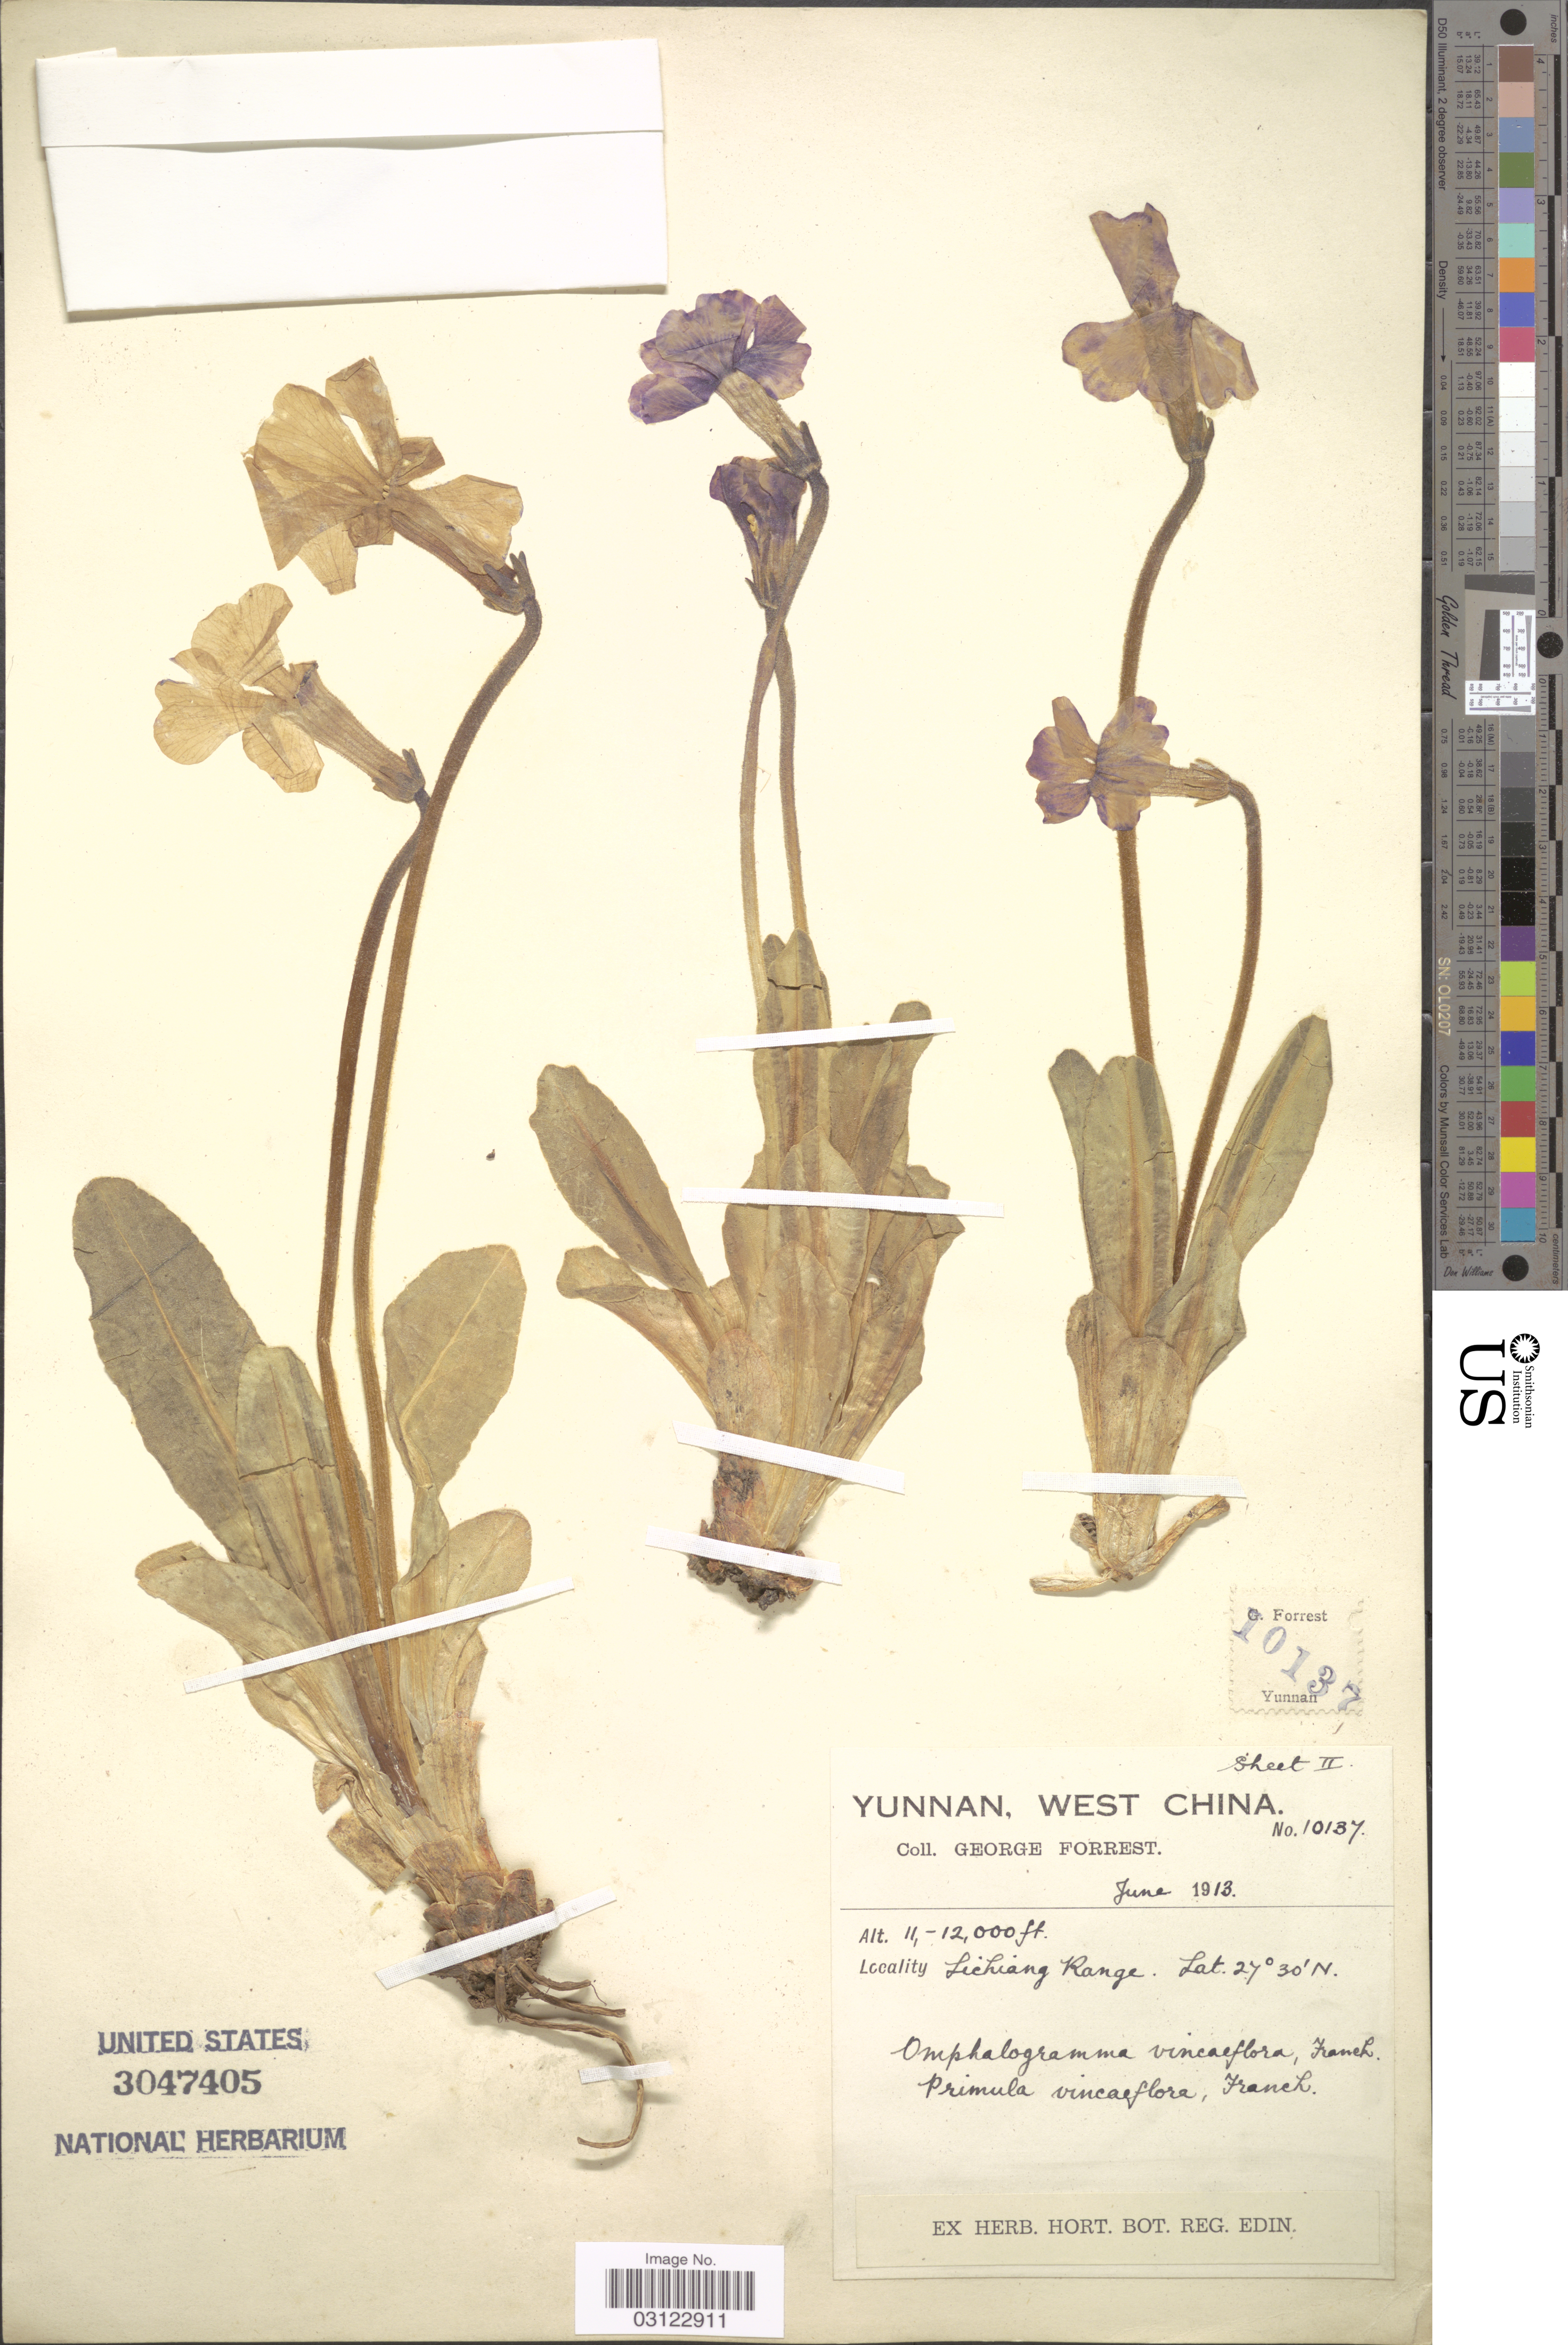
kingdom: Plantae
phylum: Tracheophyta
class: Magnoliopsida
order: Ericales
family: Primulaceae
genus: Omphalogramma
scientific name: Omphalogramma vinciflorum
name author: (Franch.) Franch.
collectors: G. Forrest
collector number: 10137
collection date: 1913-06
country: China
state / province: Yunnan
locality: West China. Lichiang Range.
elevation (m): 3353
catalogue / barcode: US 3047405